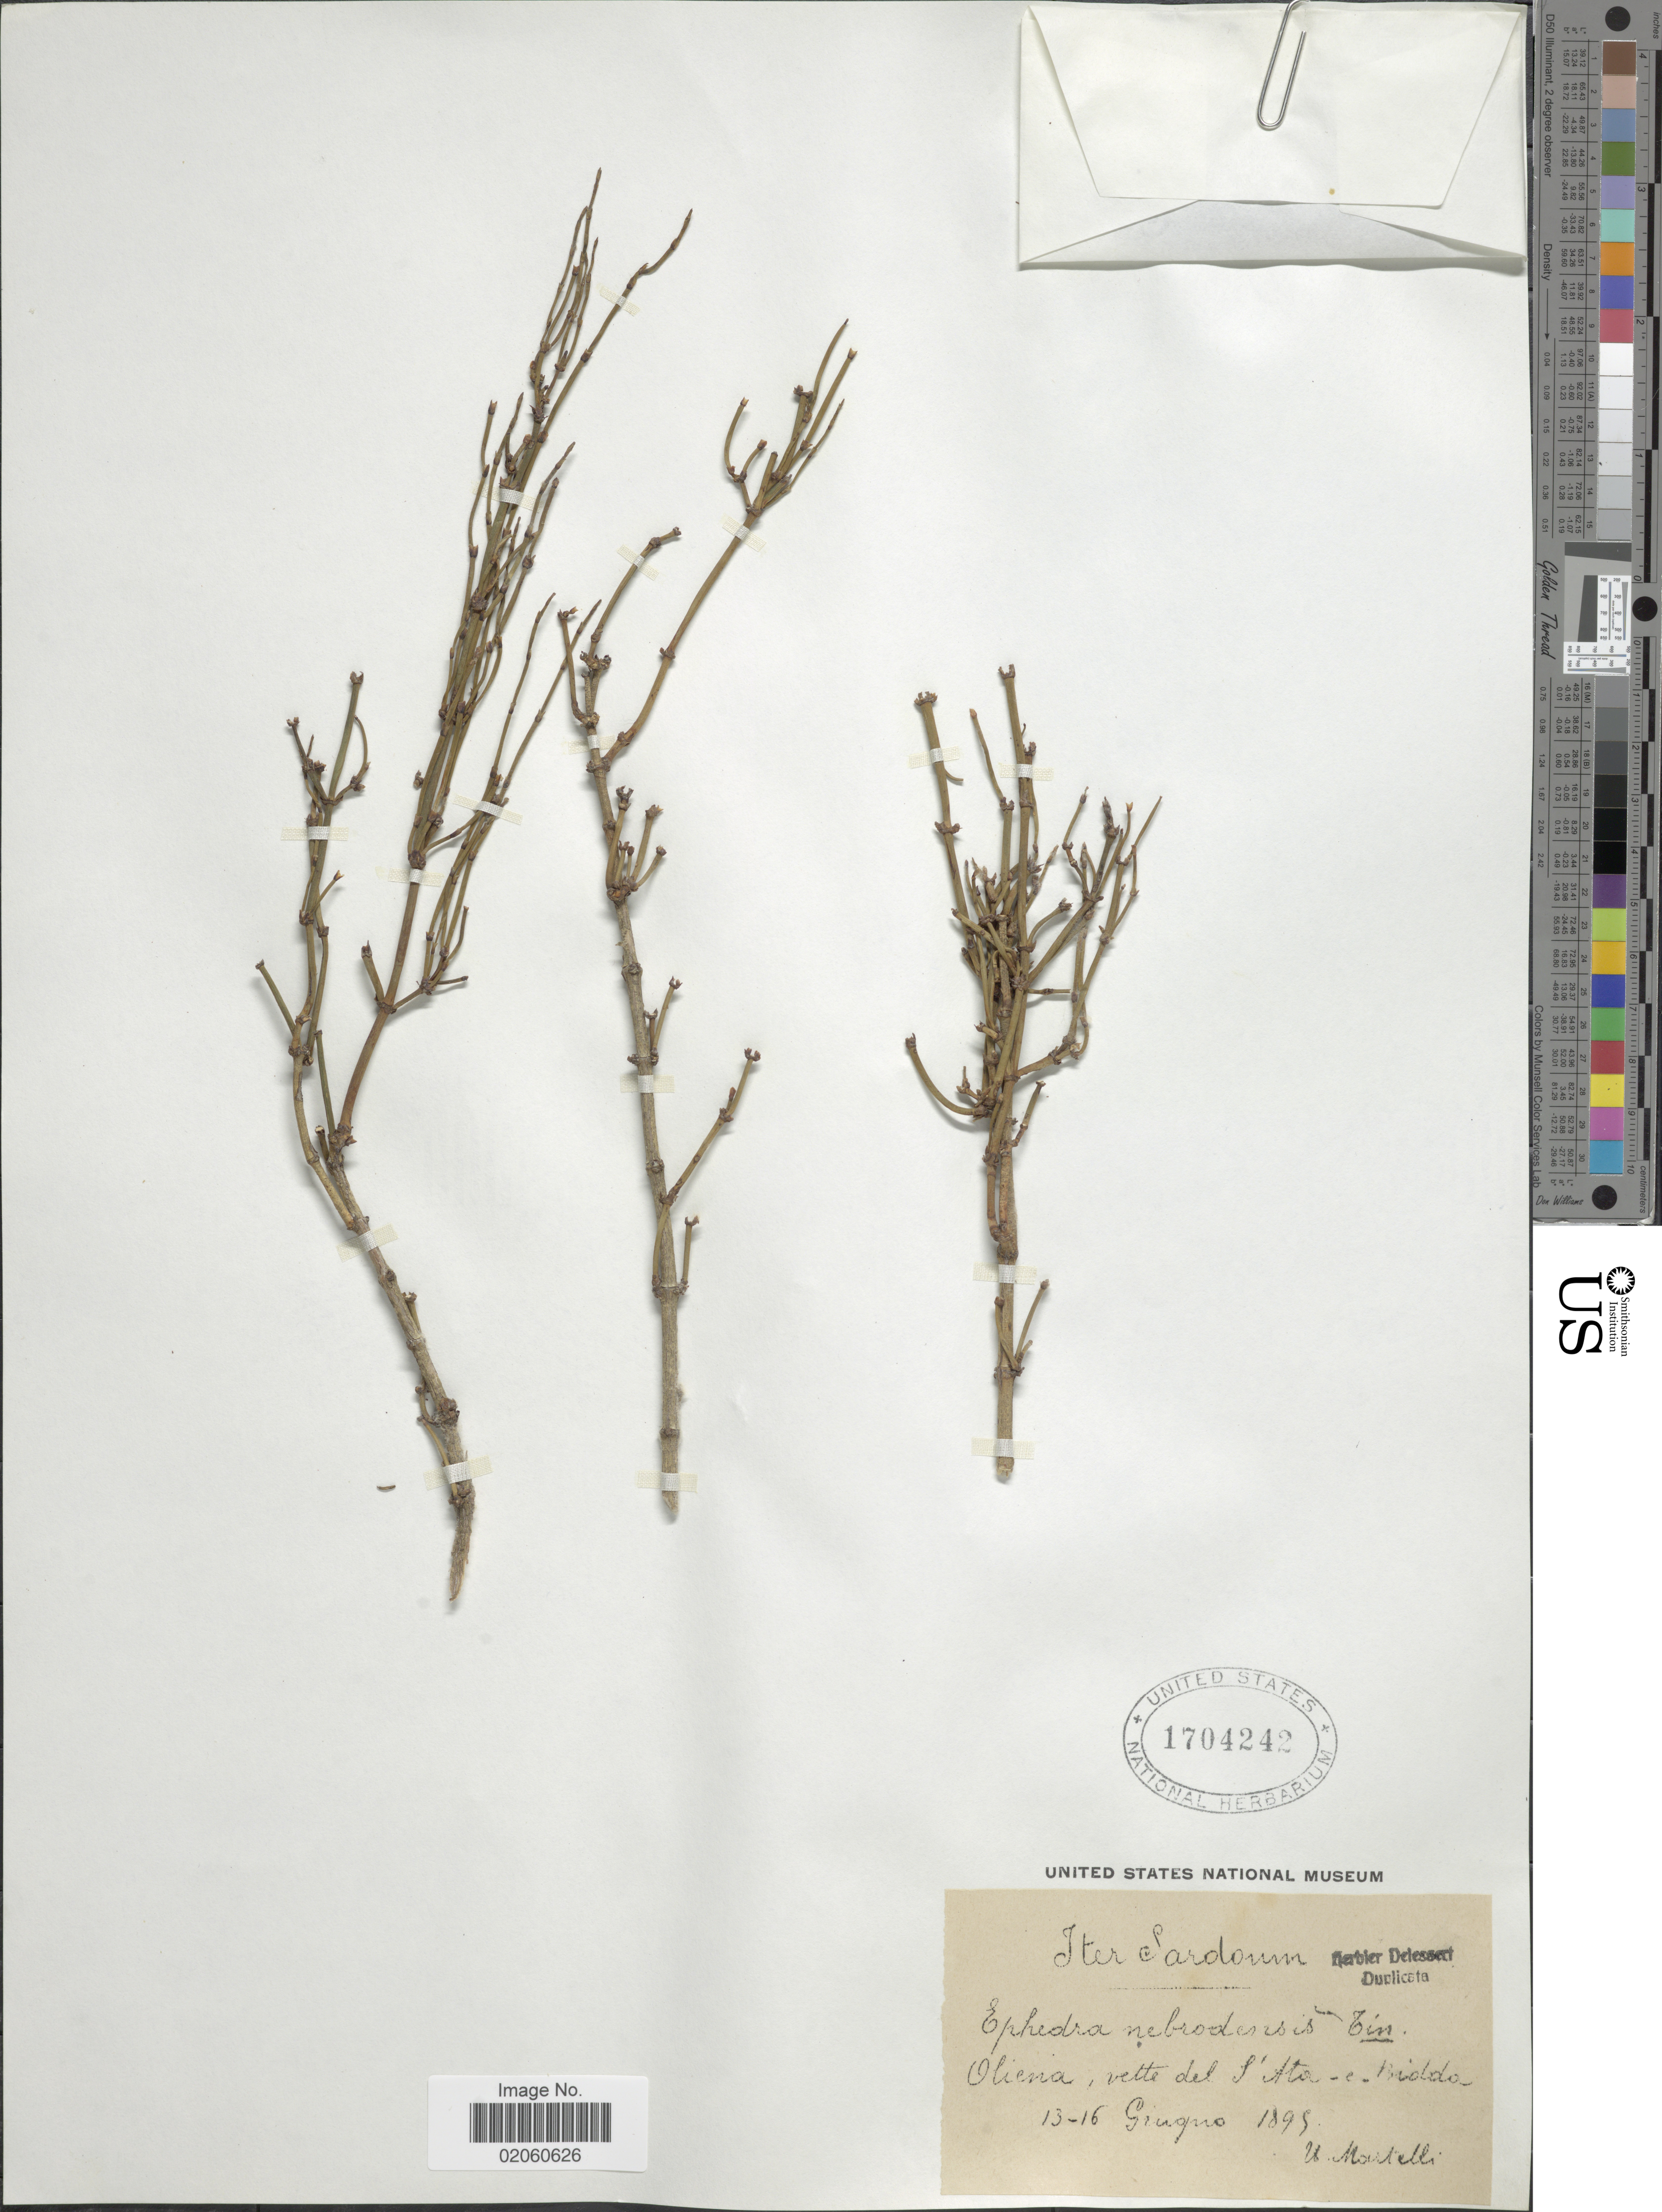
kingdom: Plantae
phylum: Tracheophyta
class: Gnetopsida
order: Ephedrales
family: Ephedraceae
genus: Ephedra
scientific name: Ephedra nebrodensis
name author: Tineo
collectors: U. Martelli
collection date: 1895-06-13/1895-06-16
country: Italy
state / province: Sardegna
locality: Iter Sardoum, Oliena, vette del S'Ata-e-Bidda.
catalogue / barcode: US 1704242